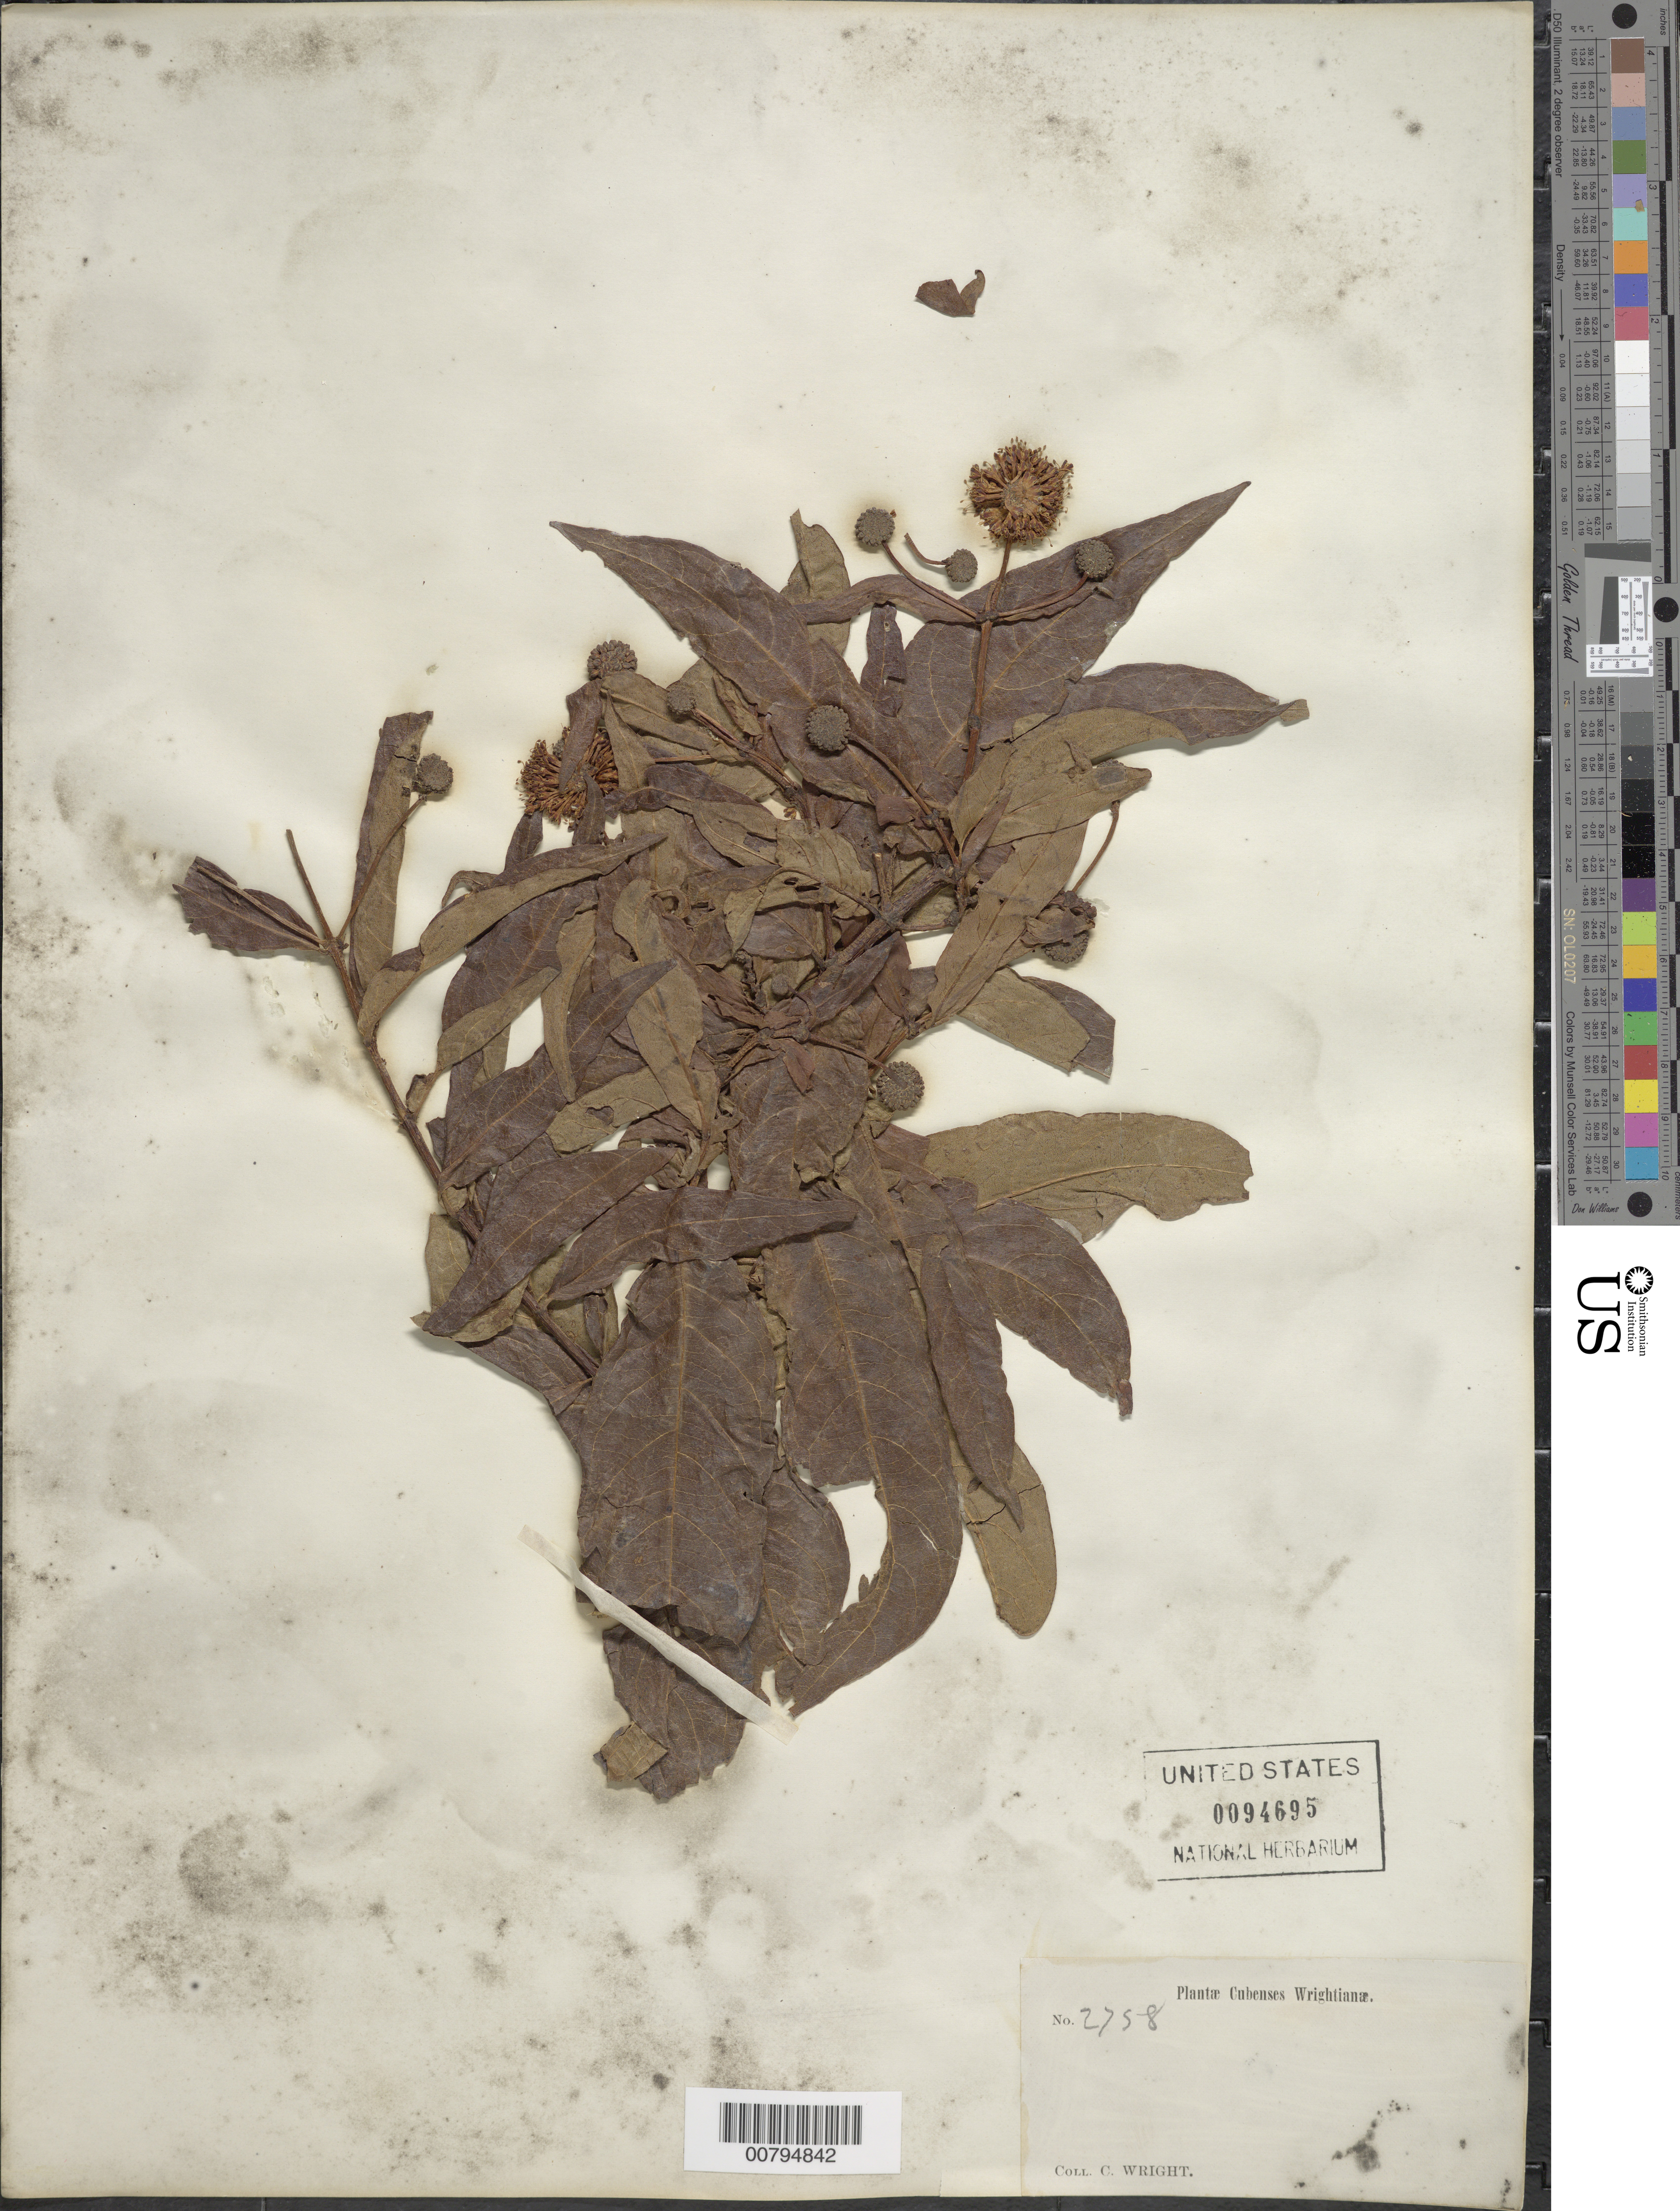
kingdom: Plantae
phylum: Tracheophyta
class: Magnoliopsida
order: Gentianales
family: Rubiaceae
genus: Cephalanthus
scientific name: Cephalanthus occidentalis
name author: L.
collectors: C. Wright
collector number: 2758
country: Cuba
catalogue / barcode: US 94695